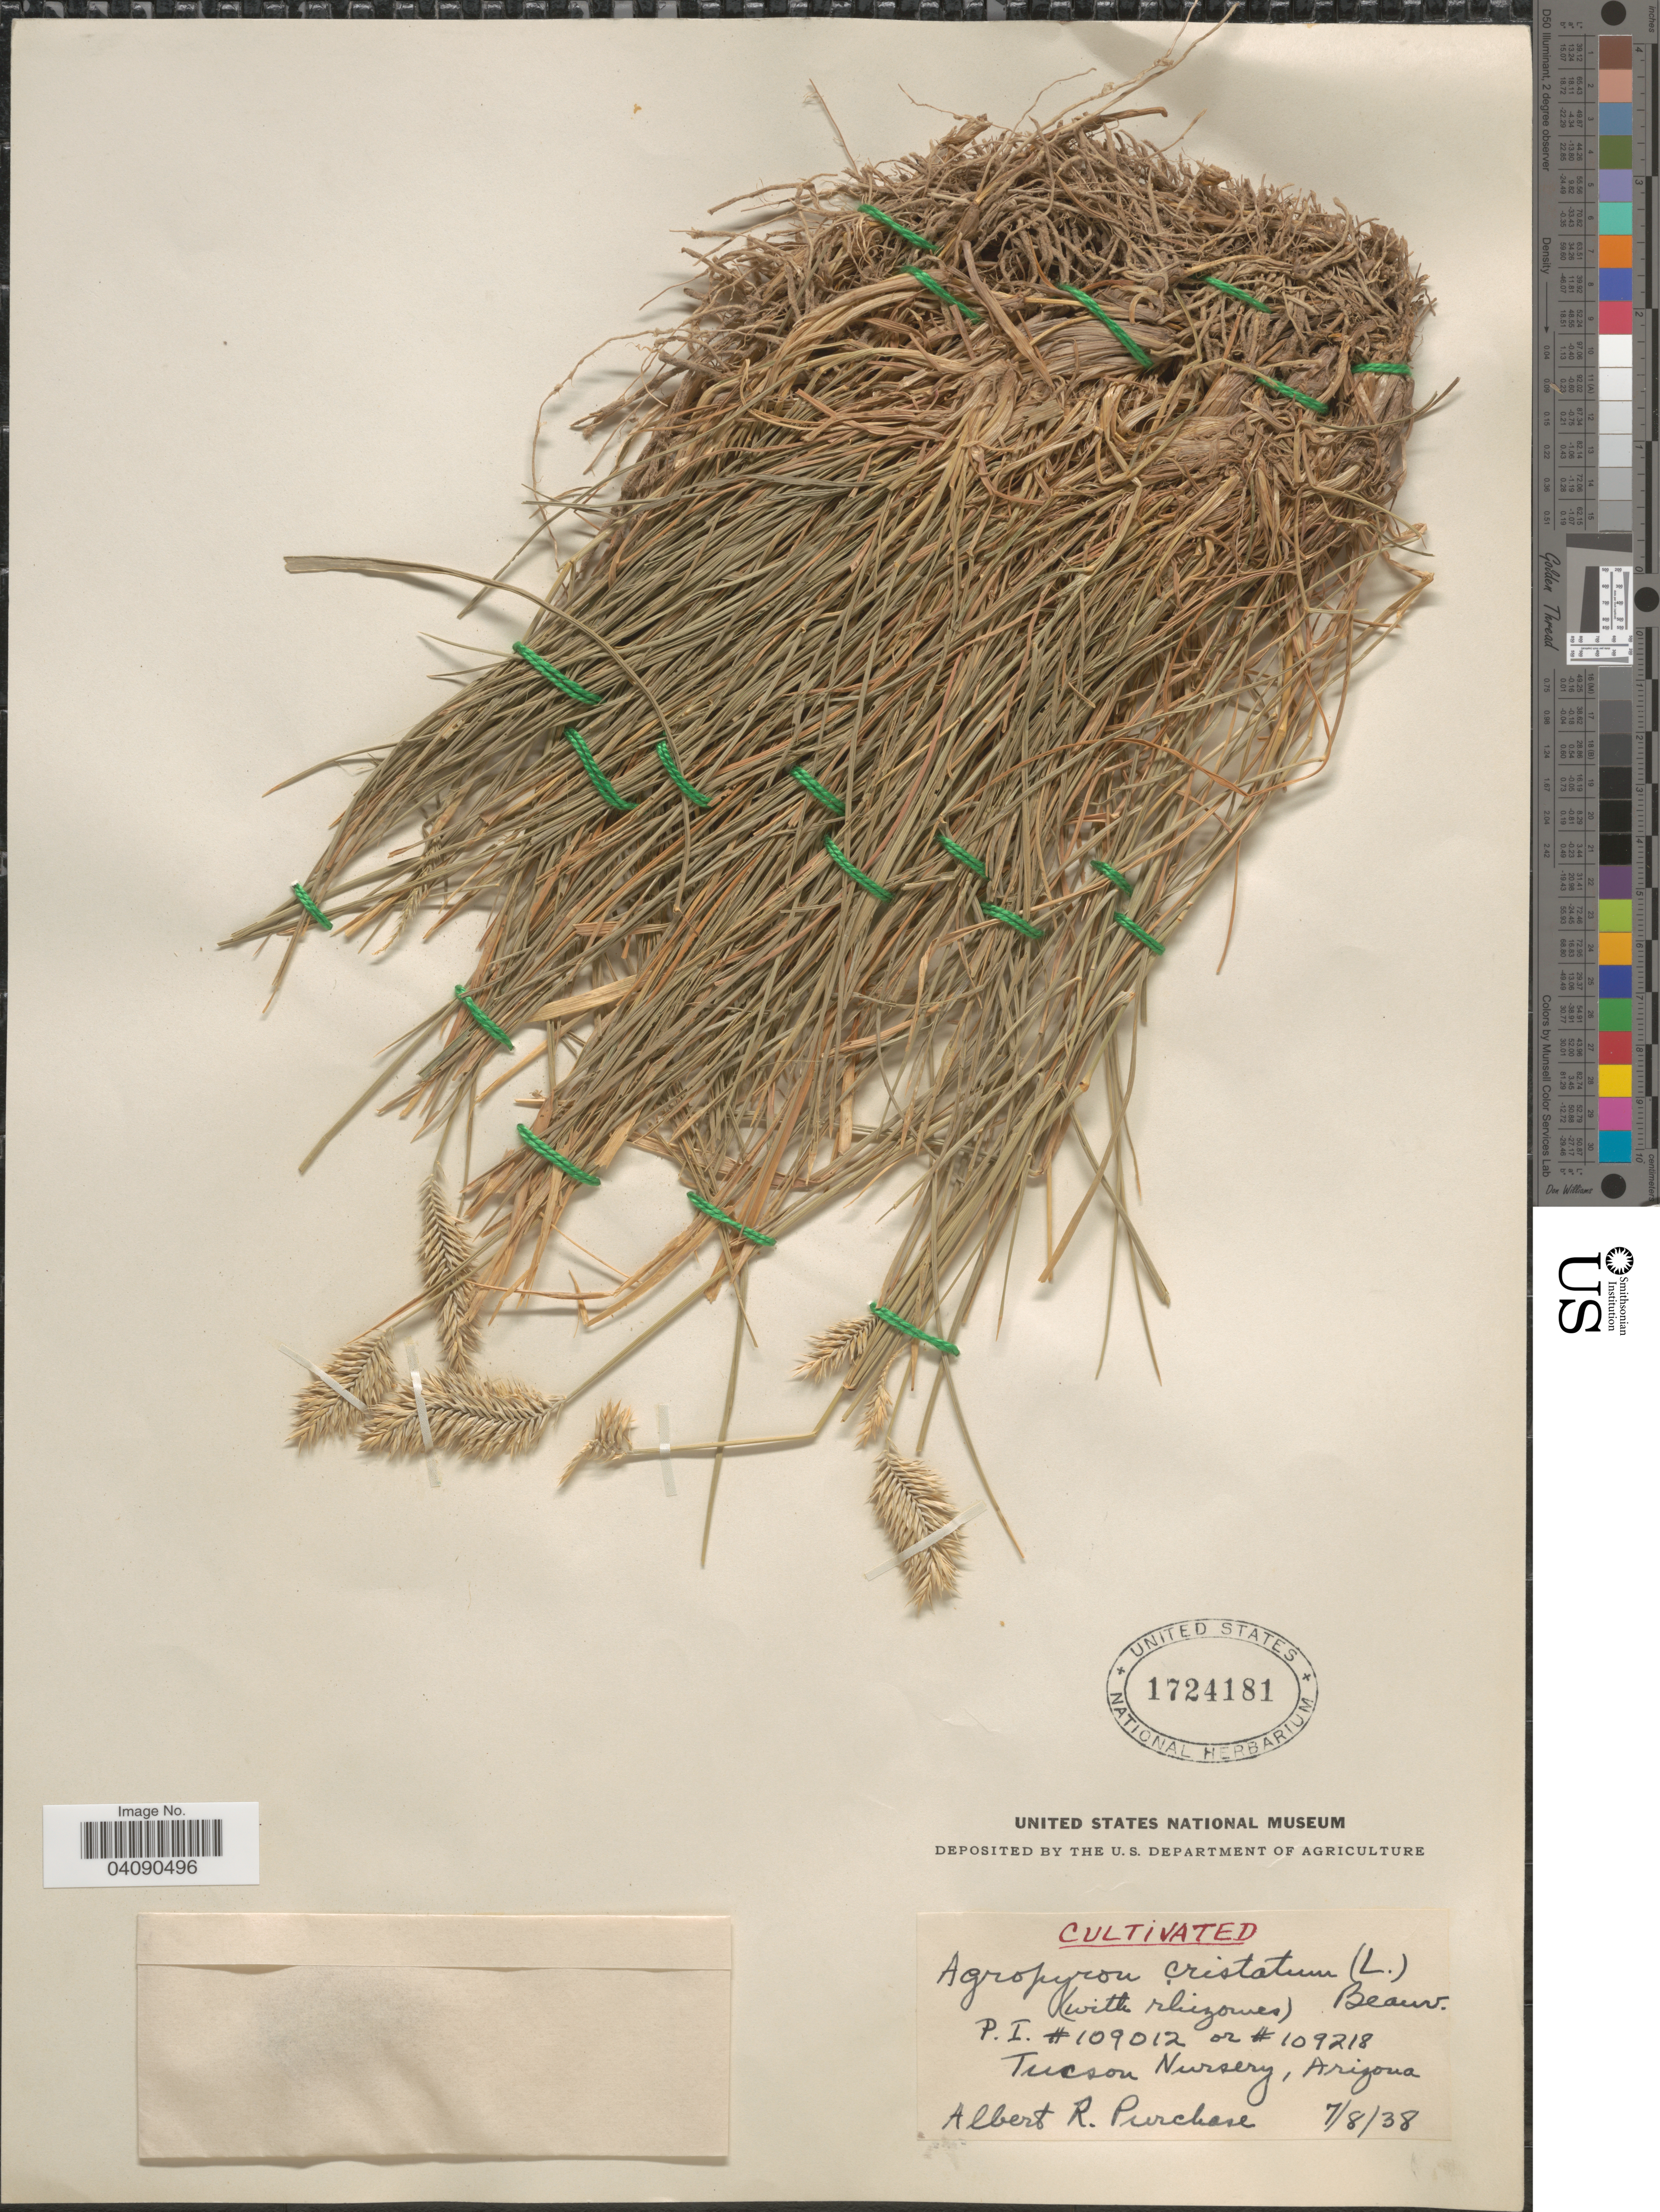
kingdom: Plantae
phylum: Tracheophyta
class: Liliopsida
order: Poales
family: Poaceae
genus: Agropyron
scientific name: Agropyron sp.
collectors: A. Purchase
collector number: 109012/109218?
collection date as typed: Transcribed d/m/y: 8/7/38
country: United States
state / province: Arizona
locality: Tucson Nursery.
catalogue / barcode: US 1724181